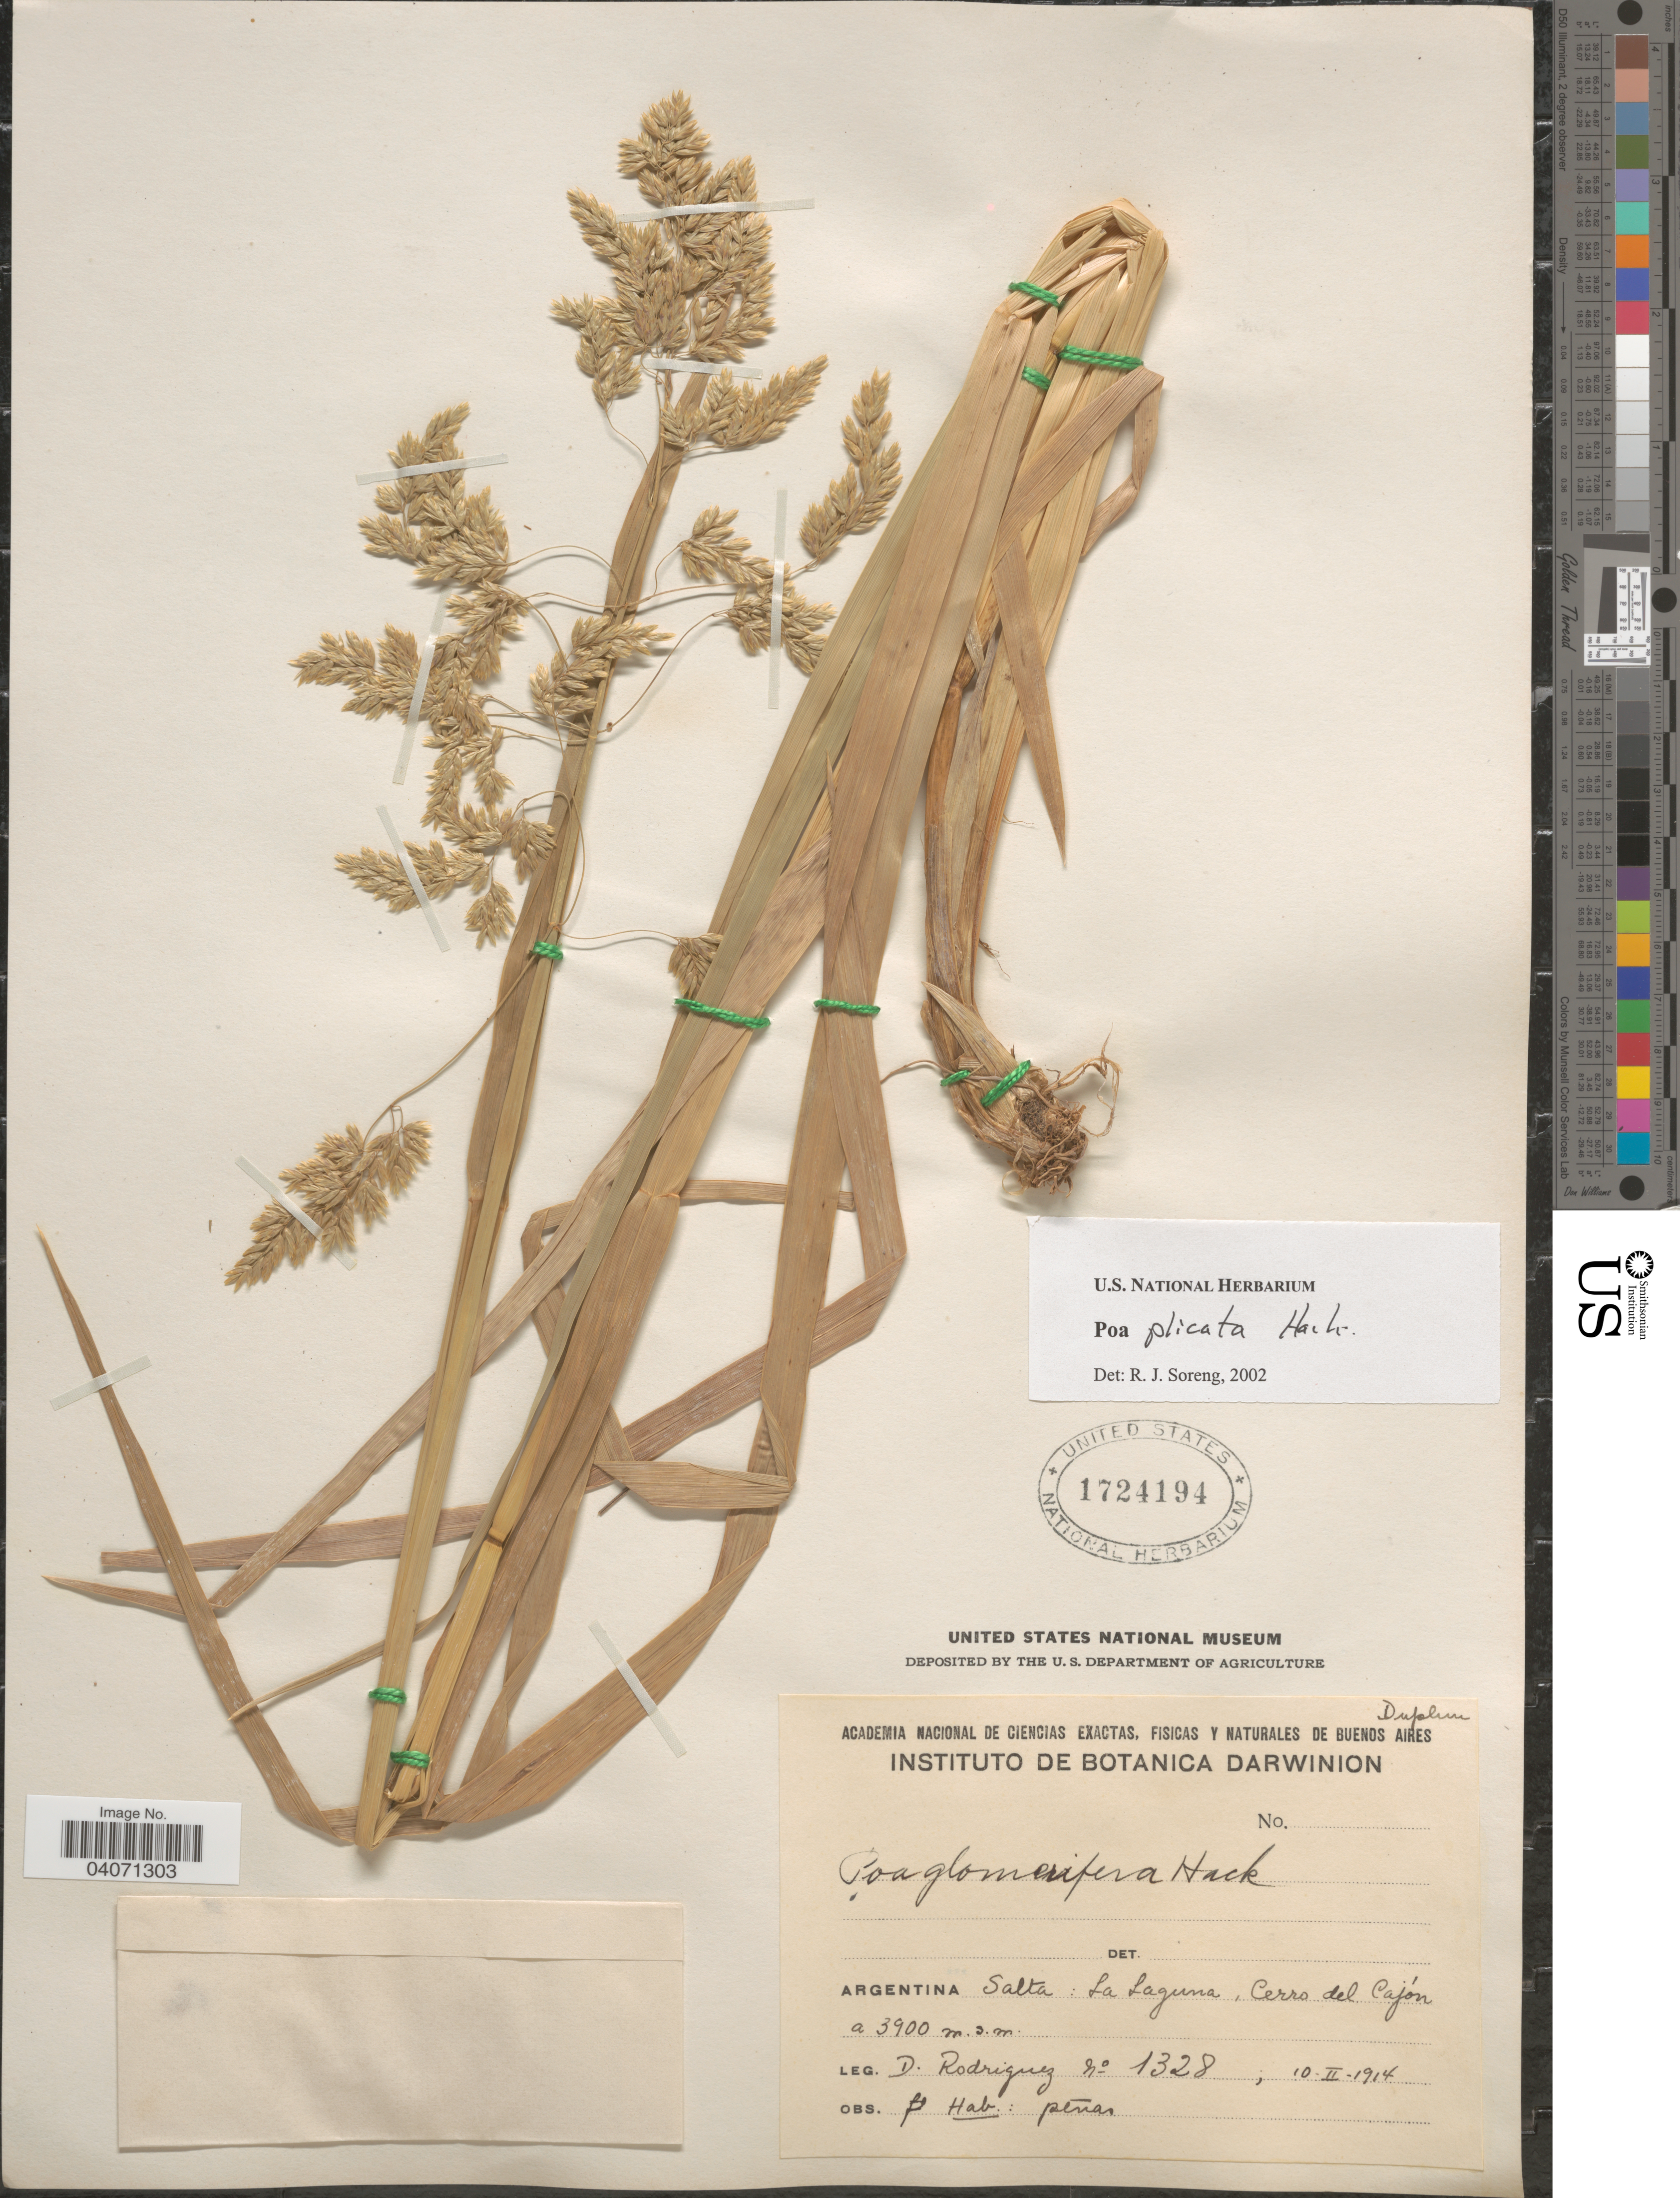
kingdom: Plantae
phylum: Tracheophyta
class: Liliopsida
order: Poales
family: Poaceae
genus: Poa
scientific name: Poa plicata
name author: Hack.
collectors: D. Rodriguez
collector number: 1328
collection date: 1914-02-10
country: Argentina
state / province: Salta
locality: La Laguna, Cerro del Cajón.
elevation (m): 3900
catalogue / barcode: US 1724194